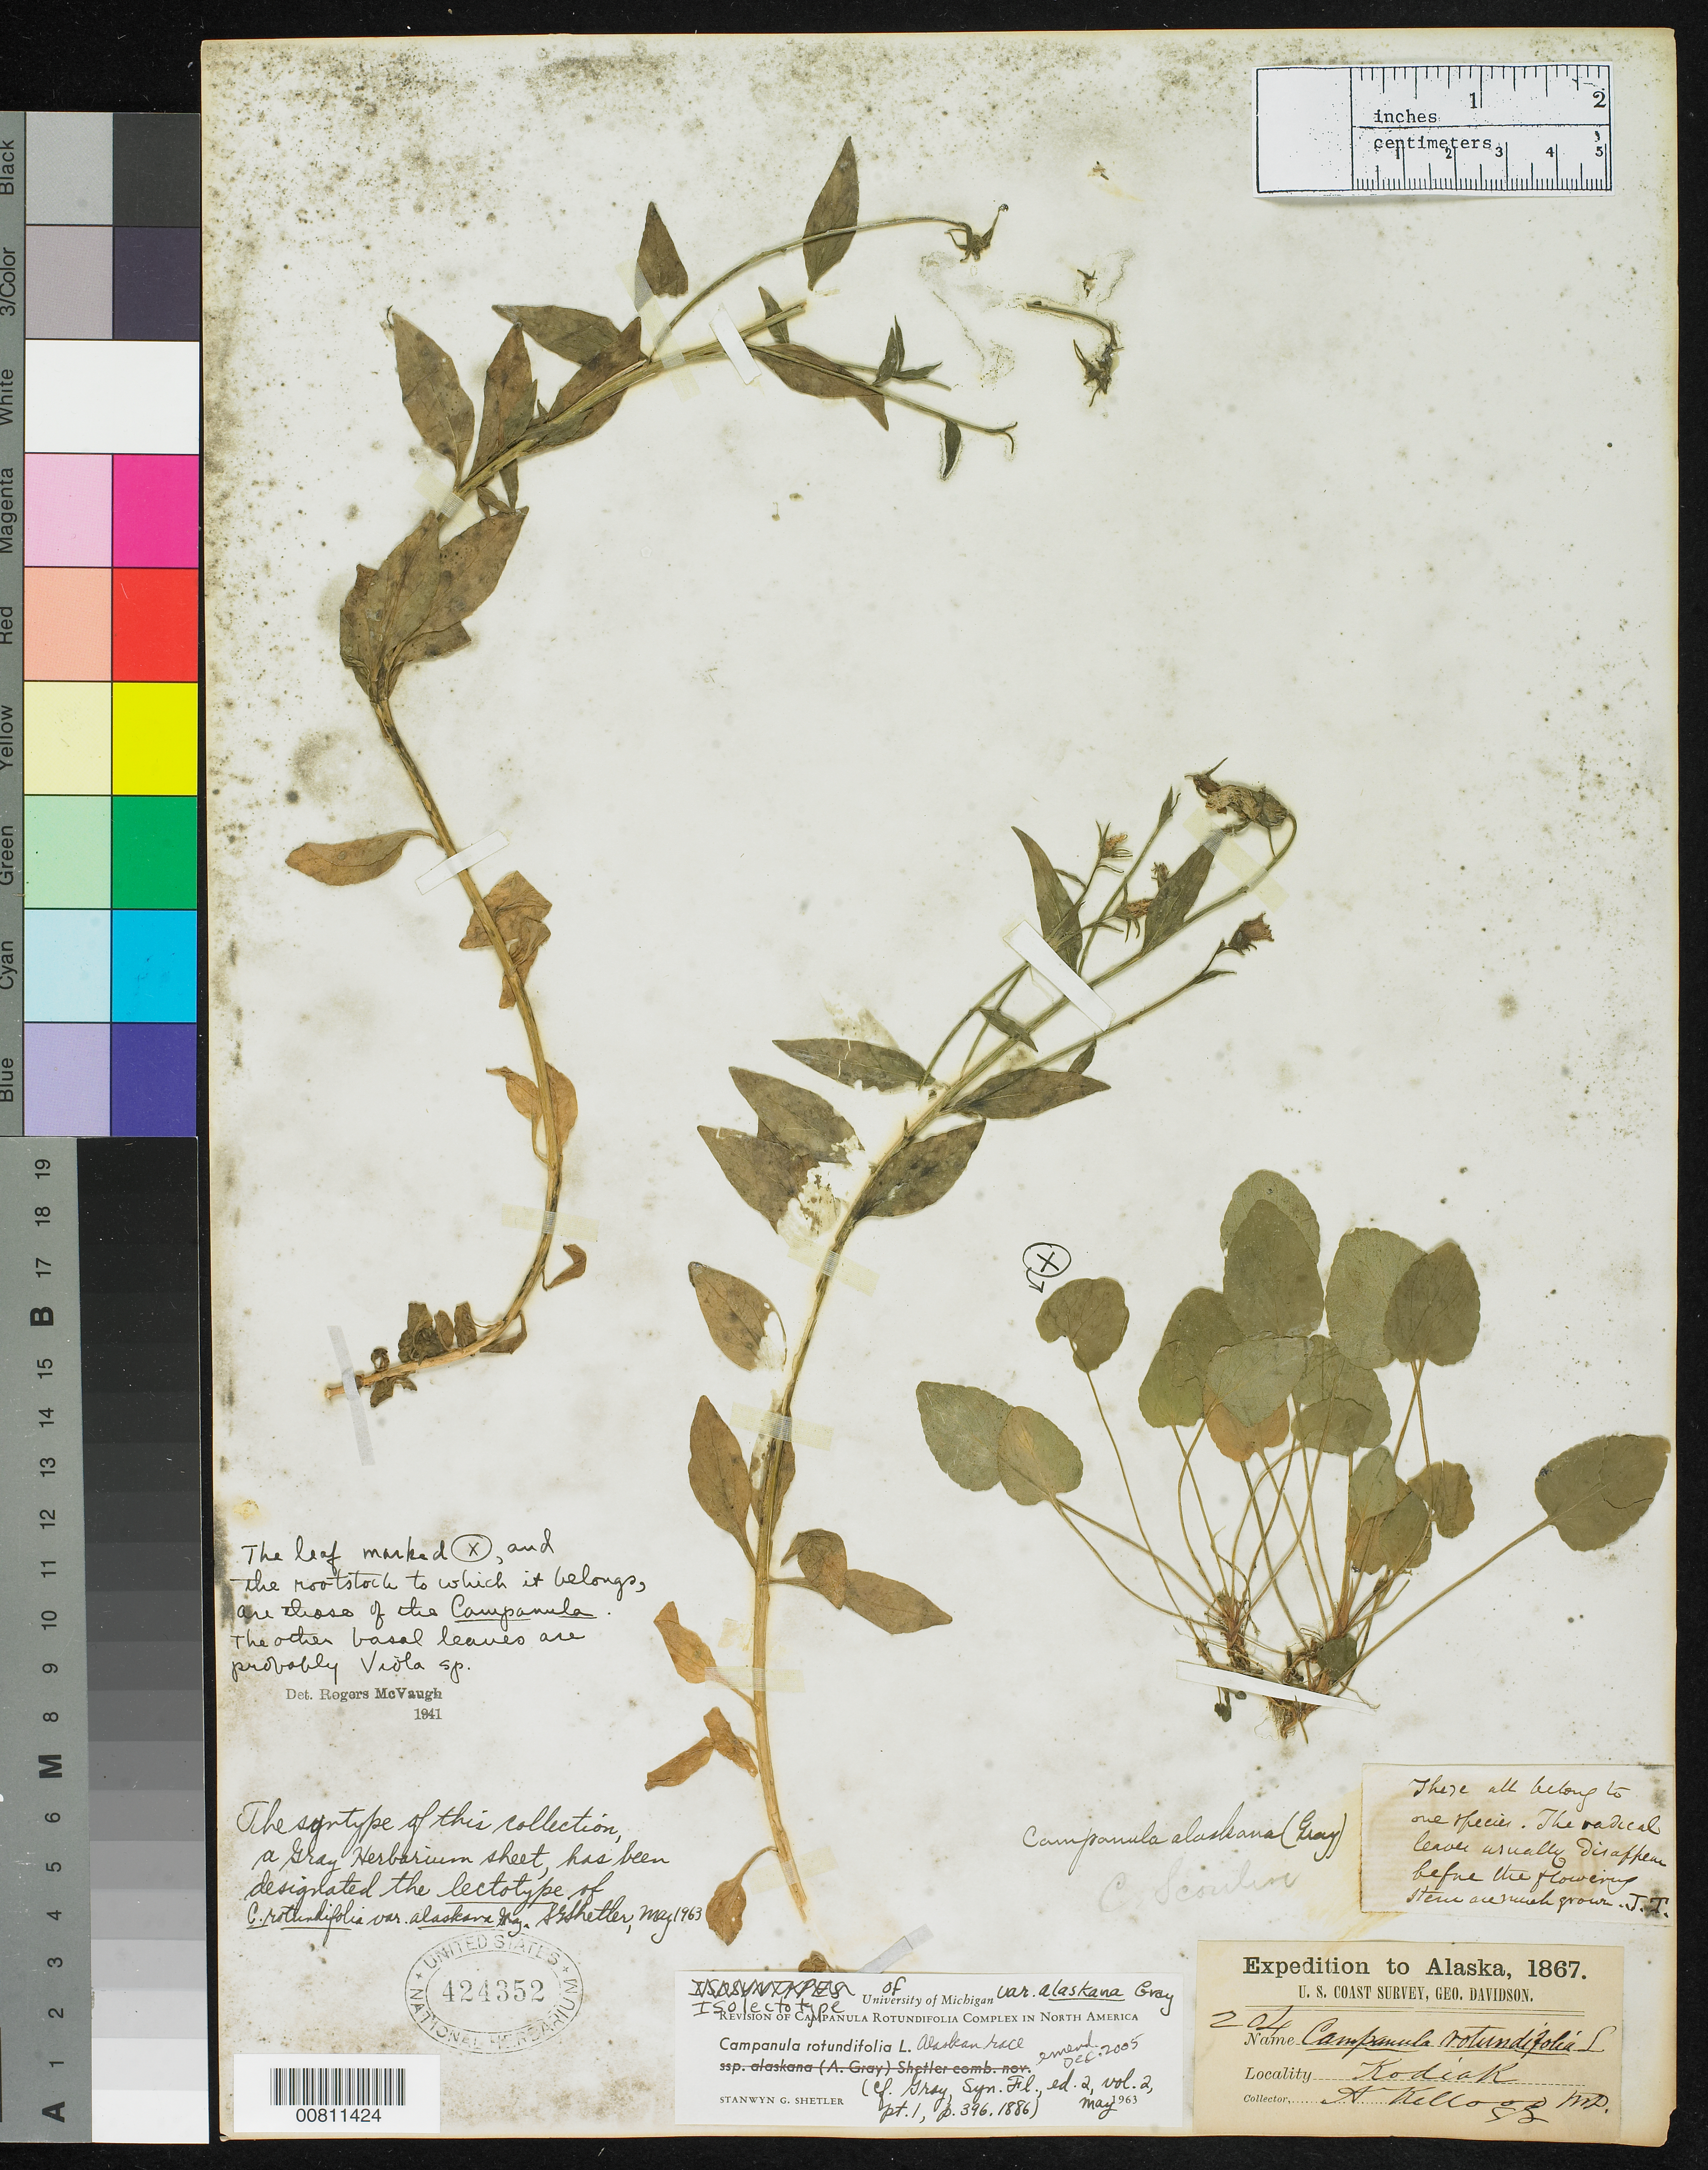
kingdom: Plantae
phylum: Tracheophyta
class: Magnoliopsida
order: Asterales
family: Campanulaceae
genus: Campanula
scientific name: Campanula rotundifolia var. alaskana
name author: A. Gray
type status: Isosyntype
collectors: A. Kellogg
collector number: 204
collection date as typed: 1867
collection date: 1867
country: United States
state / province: Alaska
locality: Kodiak.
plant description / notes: "Alaskan race".; Specimen annotated "isolectotype" but lectotypification apparently never published.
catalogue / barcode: US 424352